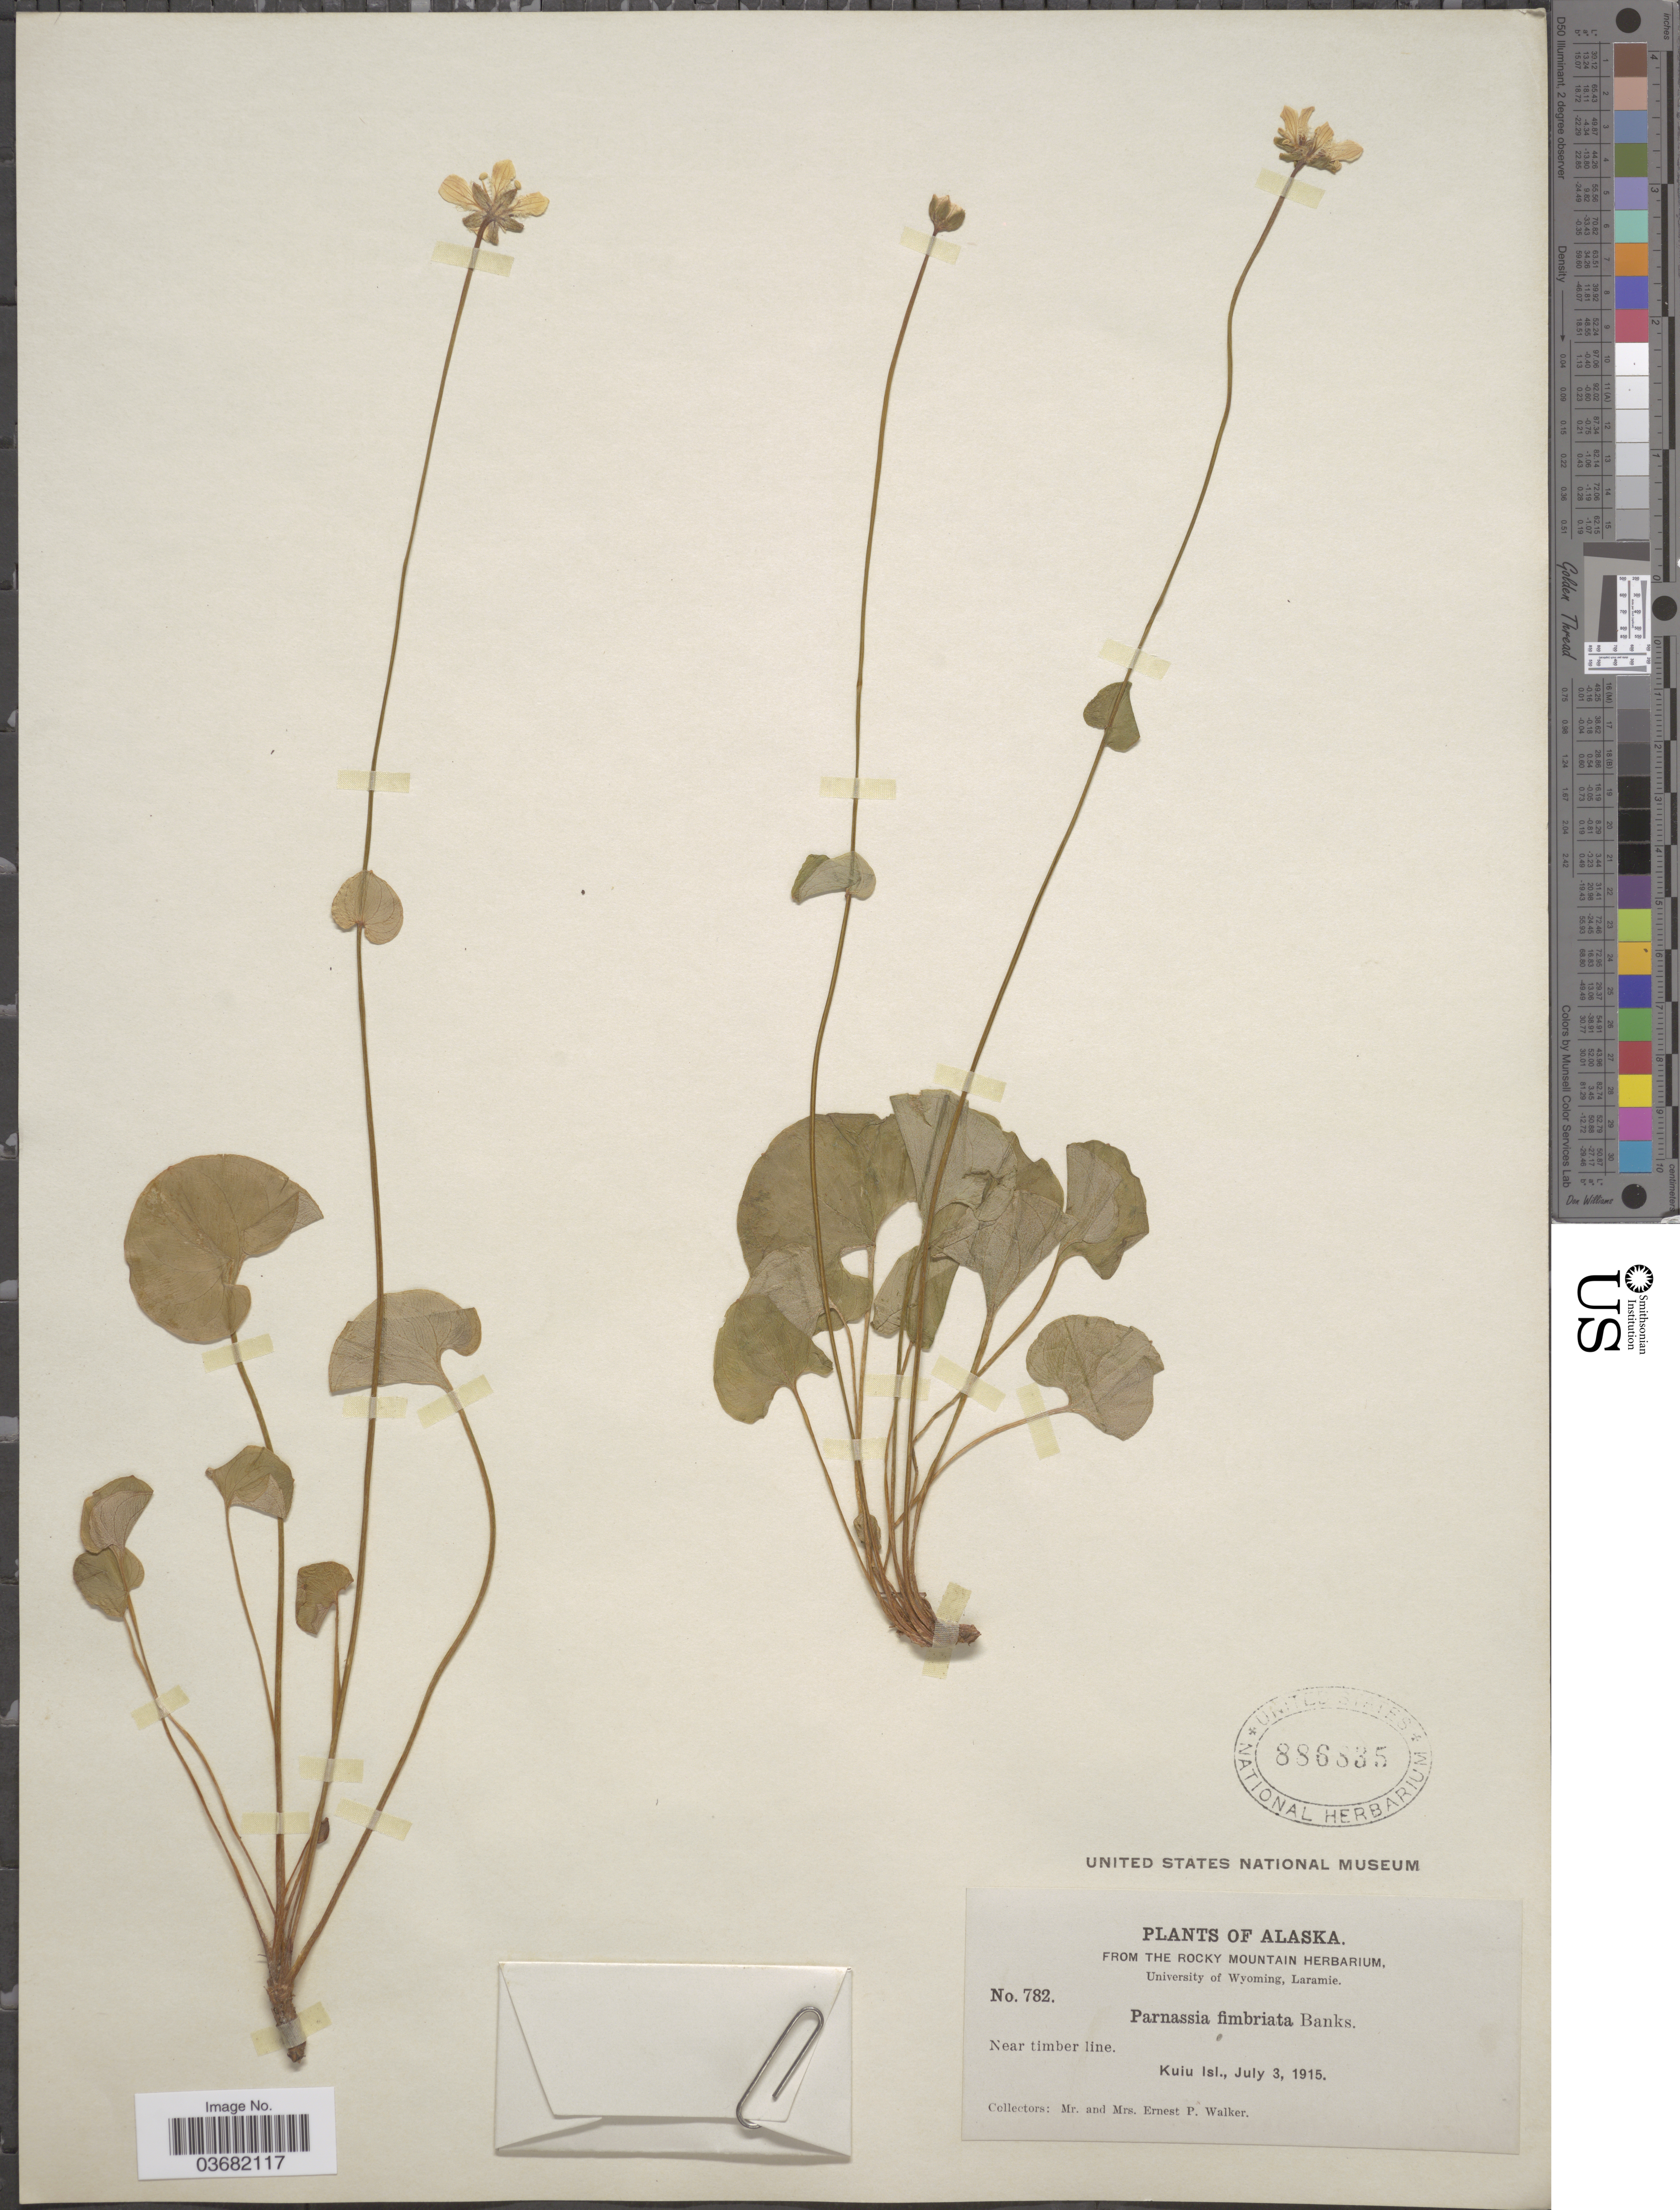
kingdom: Plantae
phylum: Tracheophyta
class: Magnoliopsida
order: Celastrales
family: Parnassiaceae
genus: Parnassia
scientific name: Parnassia fimbriata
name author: K.D. Koenig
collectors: E. P. Walker & E. Walker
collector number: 782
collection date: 1915-07-03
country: United States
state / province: Alaska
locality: Near timber line. Kuiu Isl.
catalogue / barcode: US 886835